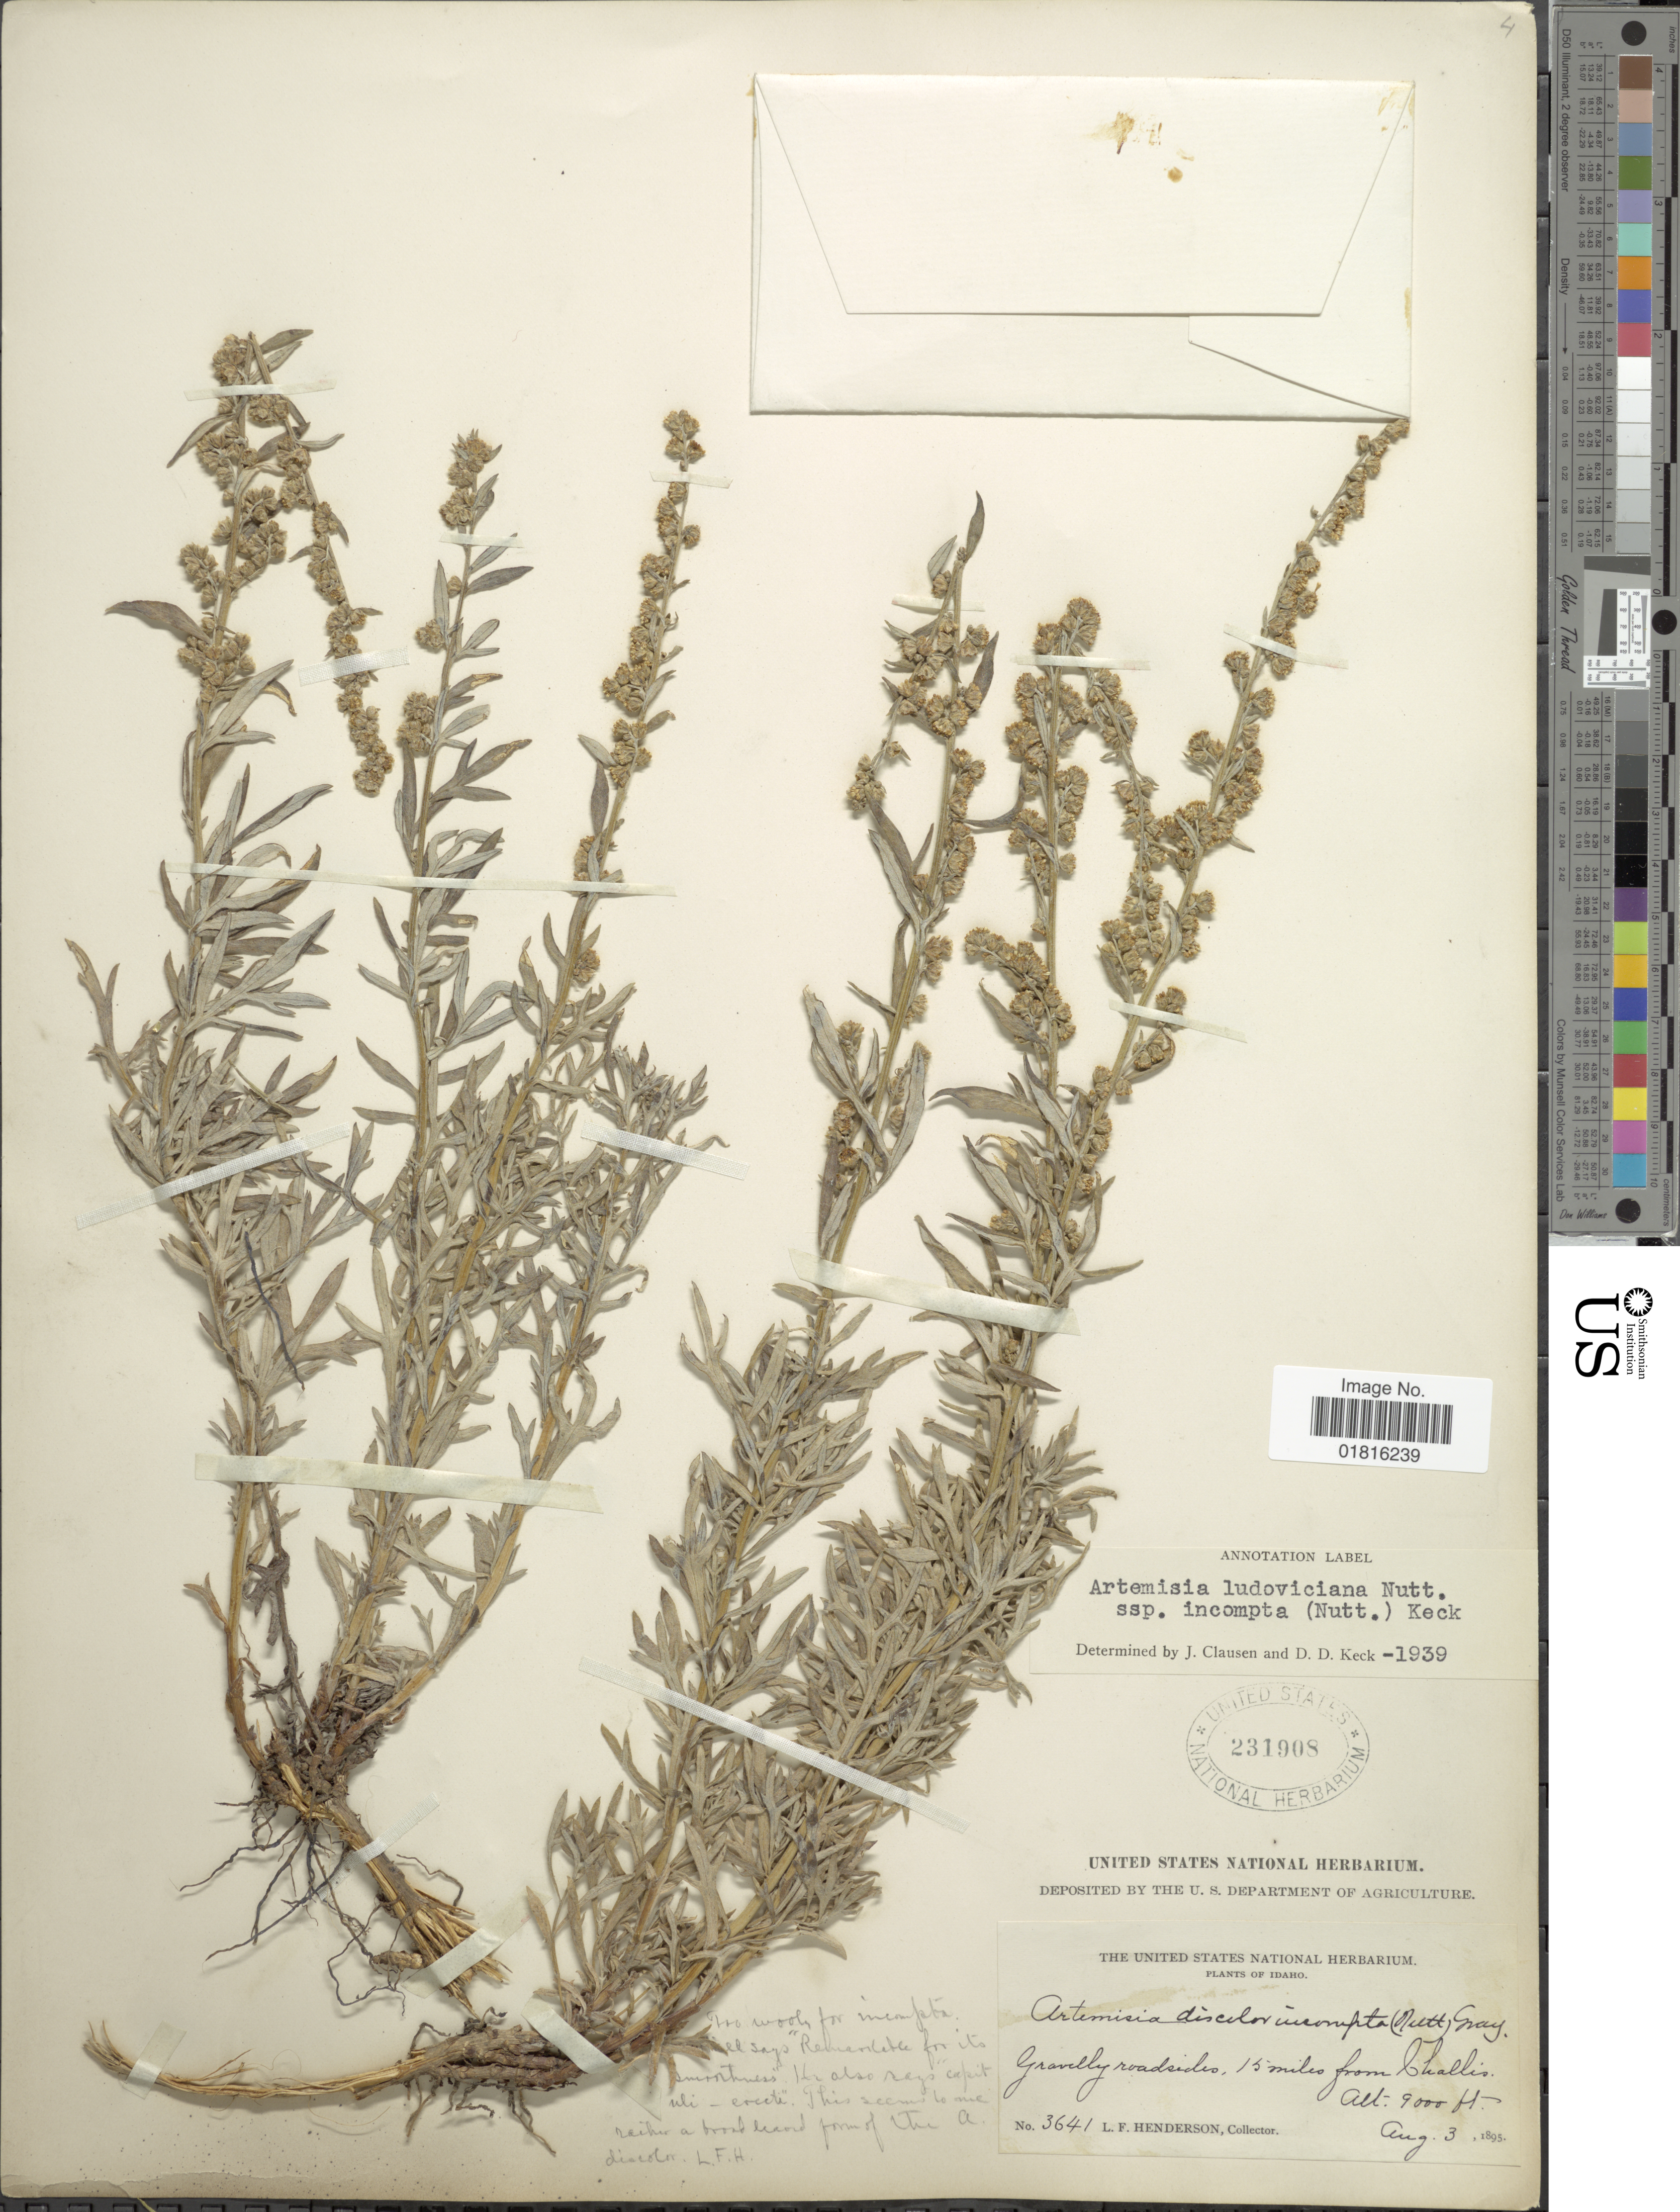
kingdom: Plantae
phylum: Tracheophyta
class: Magnoliopsida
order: Asterales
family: Asteraceae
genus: Artemisia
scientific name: Artemisia ludoviciana subsp. incompta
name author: (Nutt.) D.D. Keck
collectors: L. Henderson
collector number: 3641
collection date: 1895-08-03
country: United States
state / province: Idaho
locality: Gravelly roadsides, 15 miles from Challis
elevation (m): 2743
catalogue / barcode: US 231908